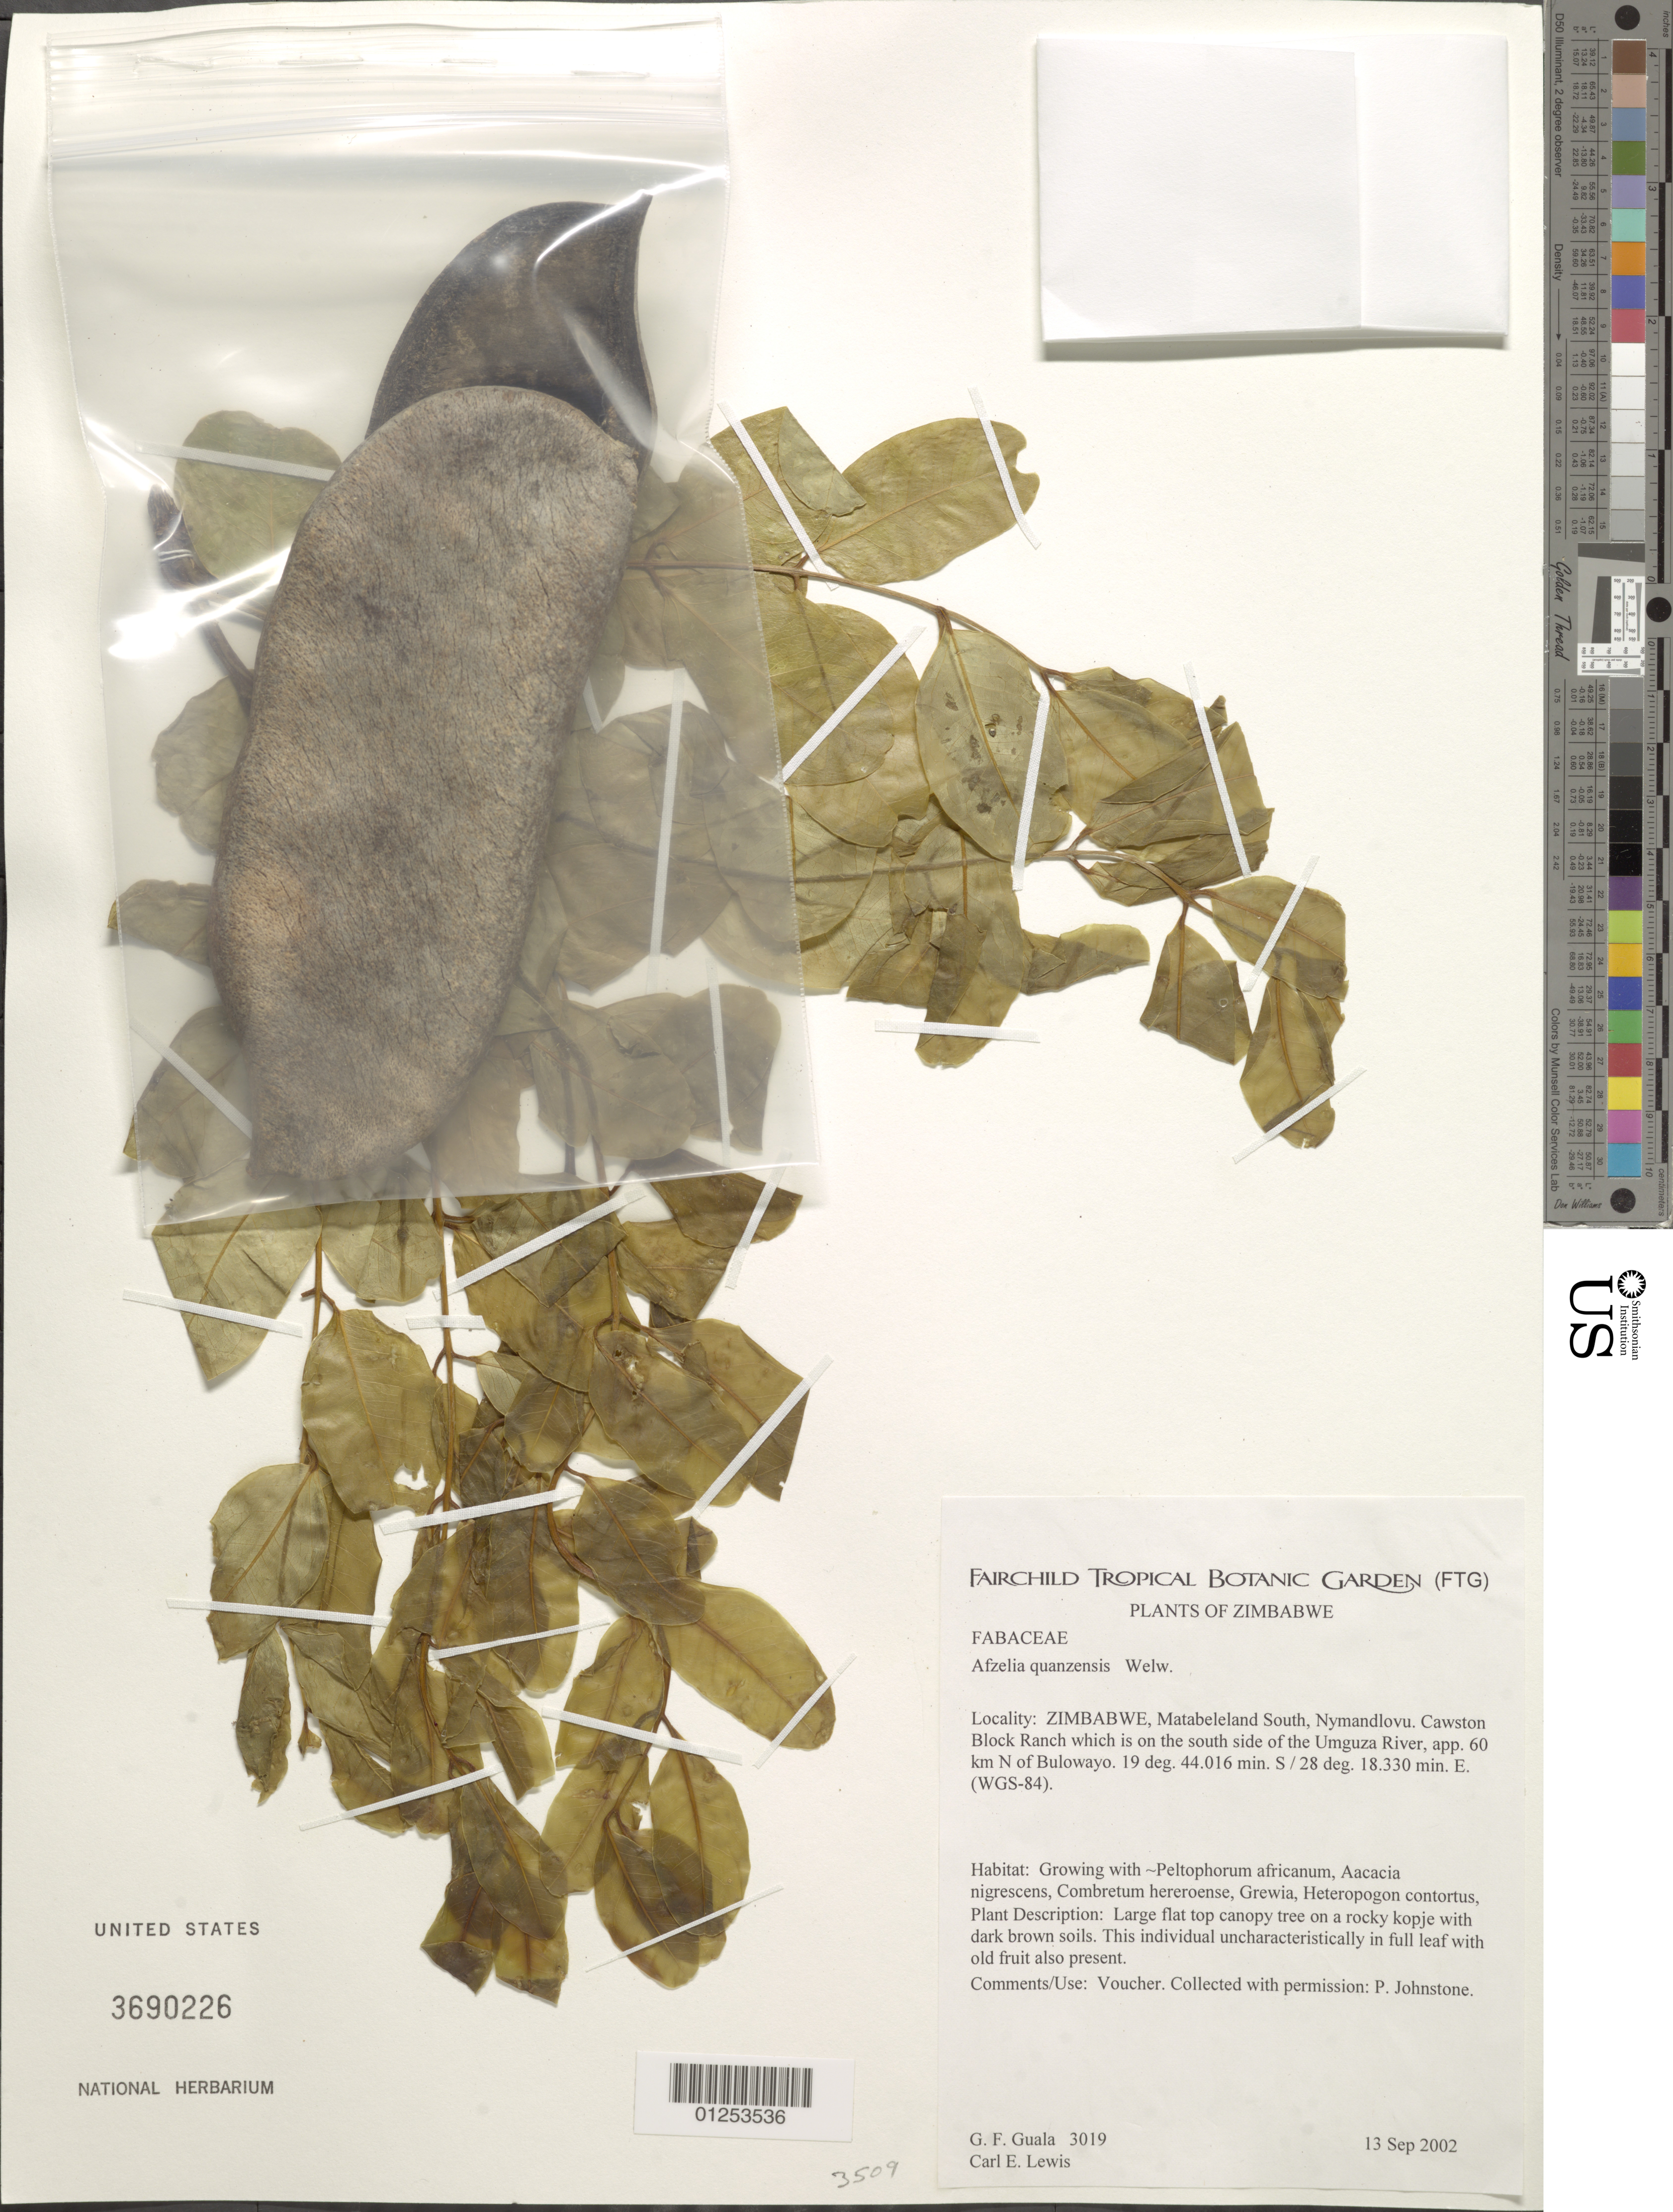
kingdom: Plantae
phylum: Tracheophyta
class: Magnoliopsida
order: Fabales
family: Fabaceae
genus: Afzelia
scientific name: Afzelia quanzensis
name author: Welw.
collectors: G. Guala & C. Lewis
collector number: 3019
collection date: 2002-09-13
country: Zimbabwe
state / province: Matabeleland South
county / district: Nymandlovu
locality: Cawston Block Ranch which is on south side of the Umguza River, approx. 60 km N. of Bulawayo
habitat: Grrowing with Peltophorum africanum, Aacacia nigrescens, Combretum hereroense, Grewia, Heteropogon contortus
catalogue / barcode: US 3690226